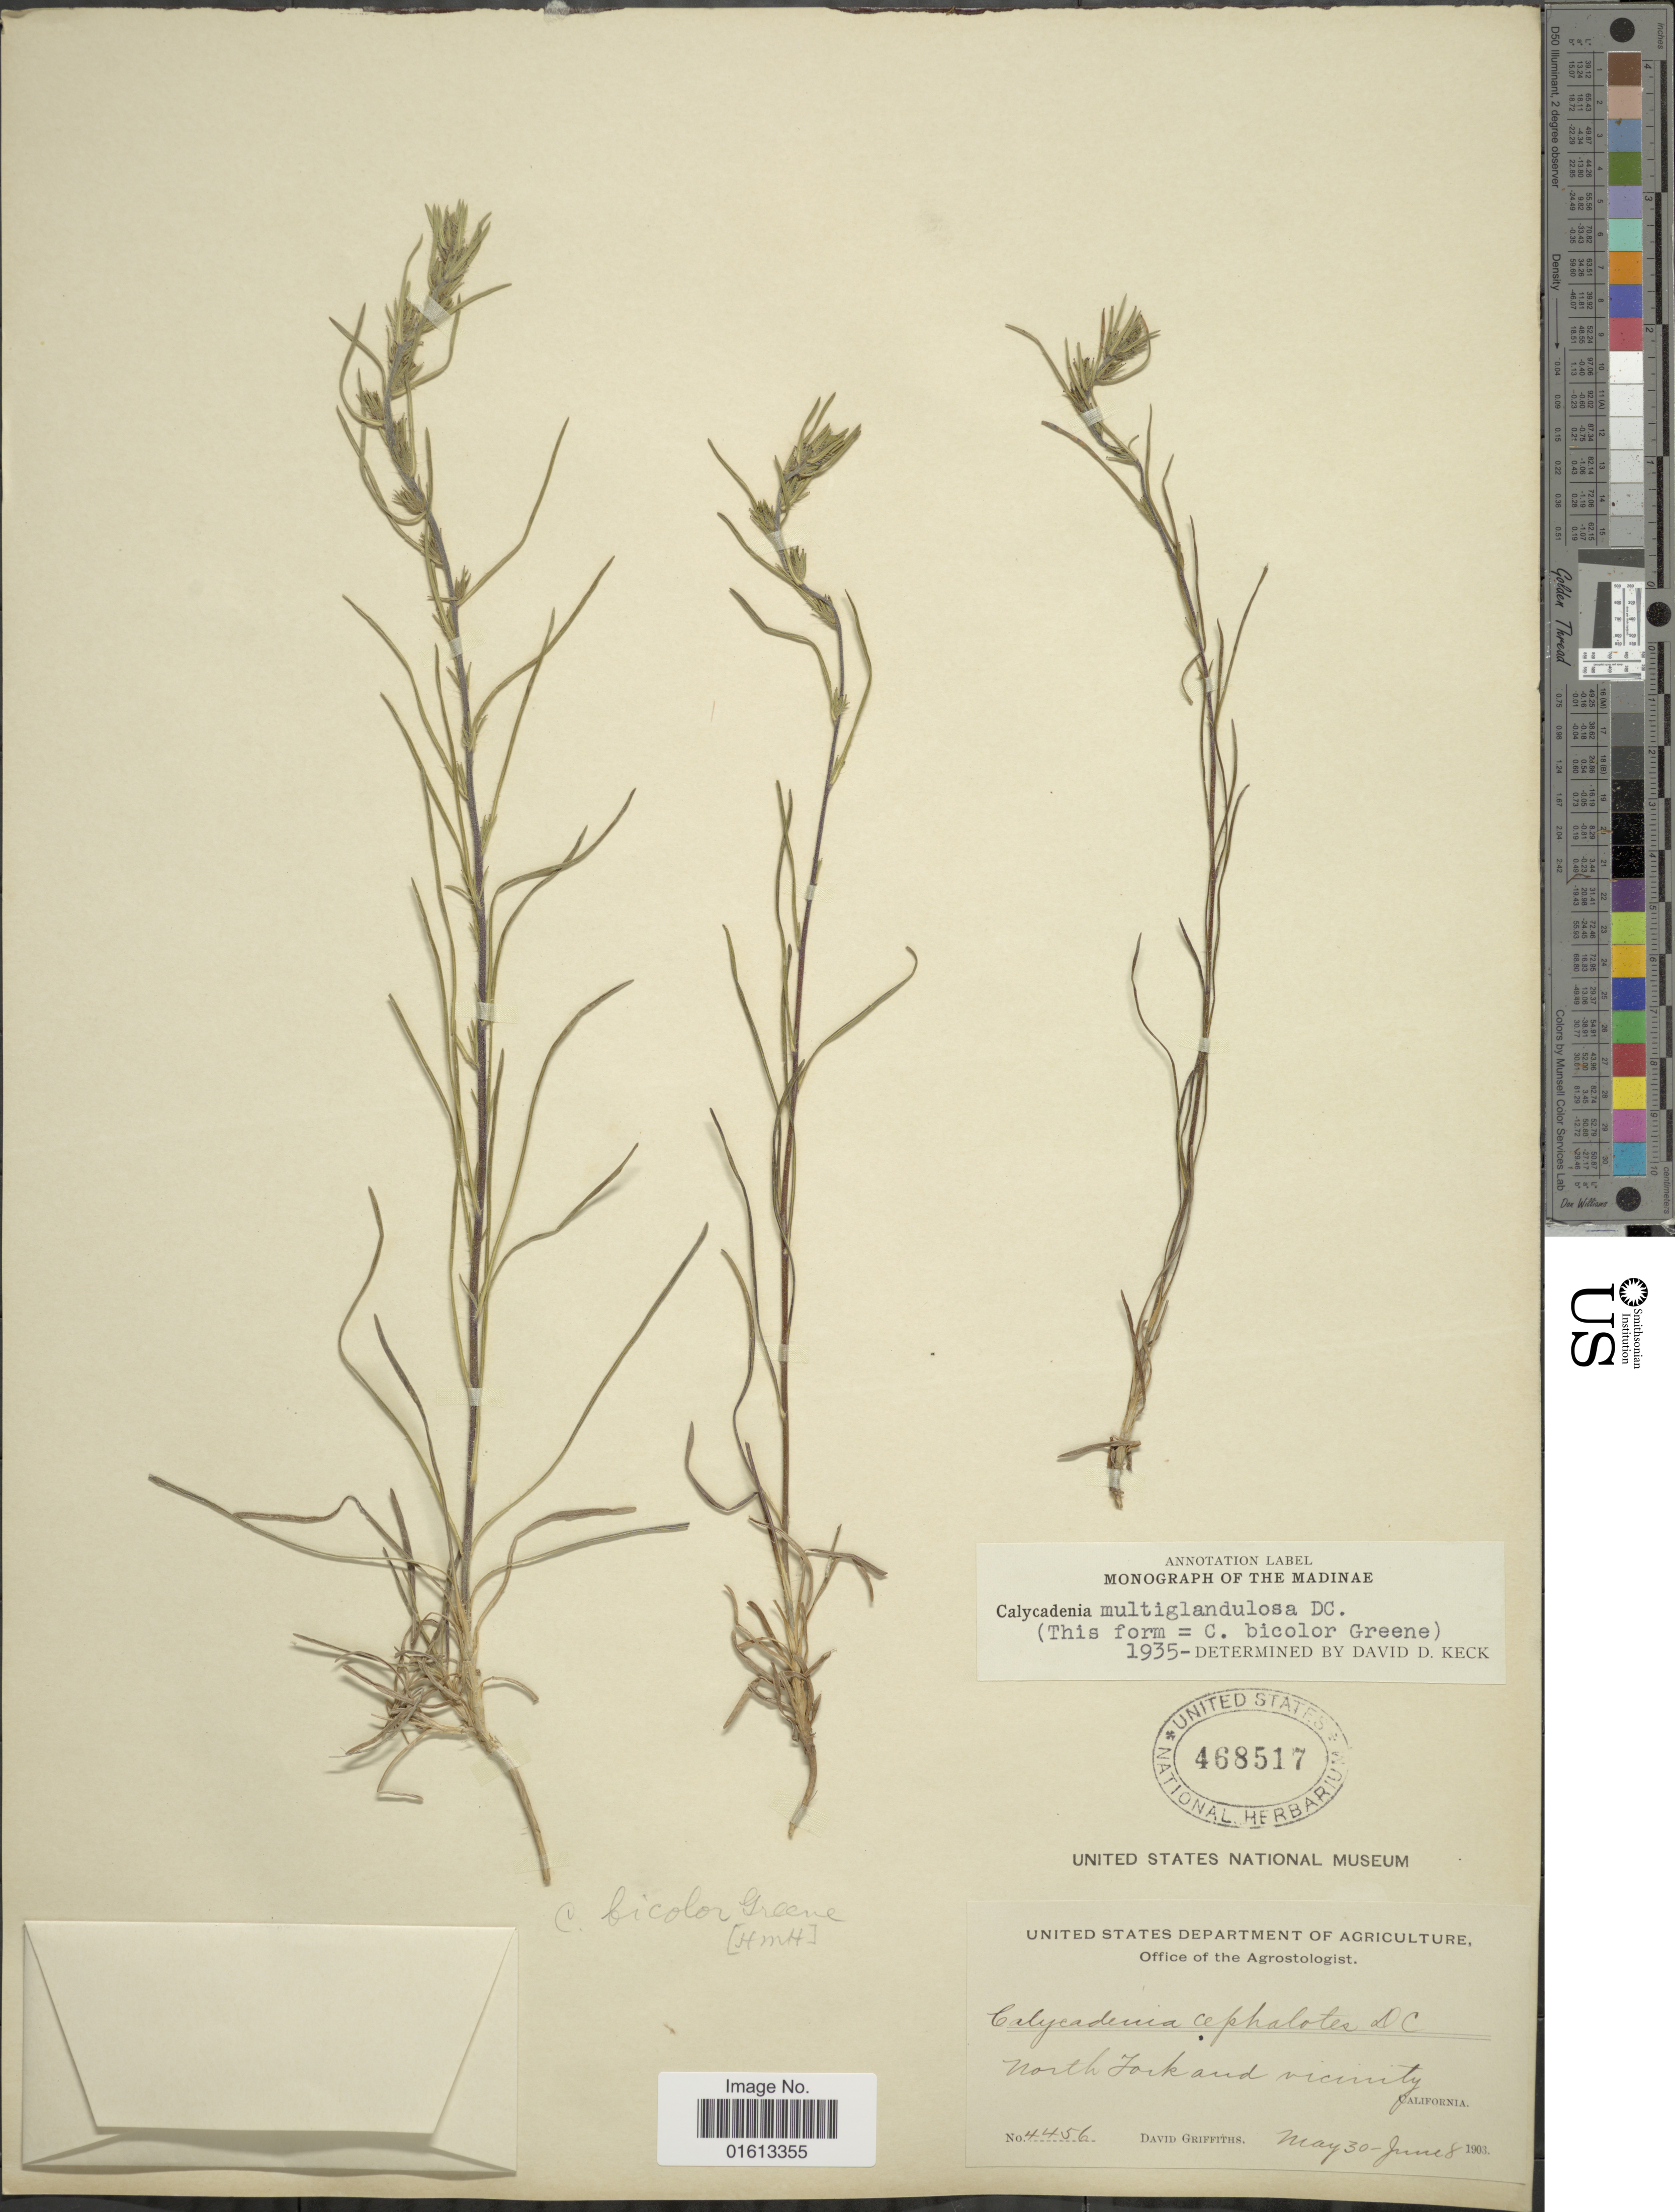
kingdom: Plantae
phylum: Tracheophyta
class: Magnoliopsida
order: Asterales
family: Asteraceae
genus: Calycadenia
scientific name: Calycadenia multiglandulosa subsp. bicolor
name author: (Greene) D.D. Keck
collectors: D. Griffiths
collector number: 4456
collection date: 1903-05-30/1903-06-08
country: United States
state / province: California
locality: North Fork and vicinity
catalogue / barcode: US 468517